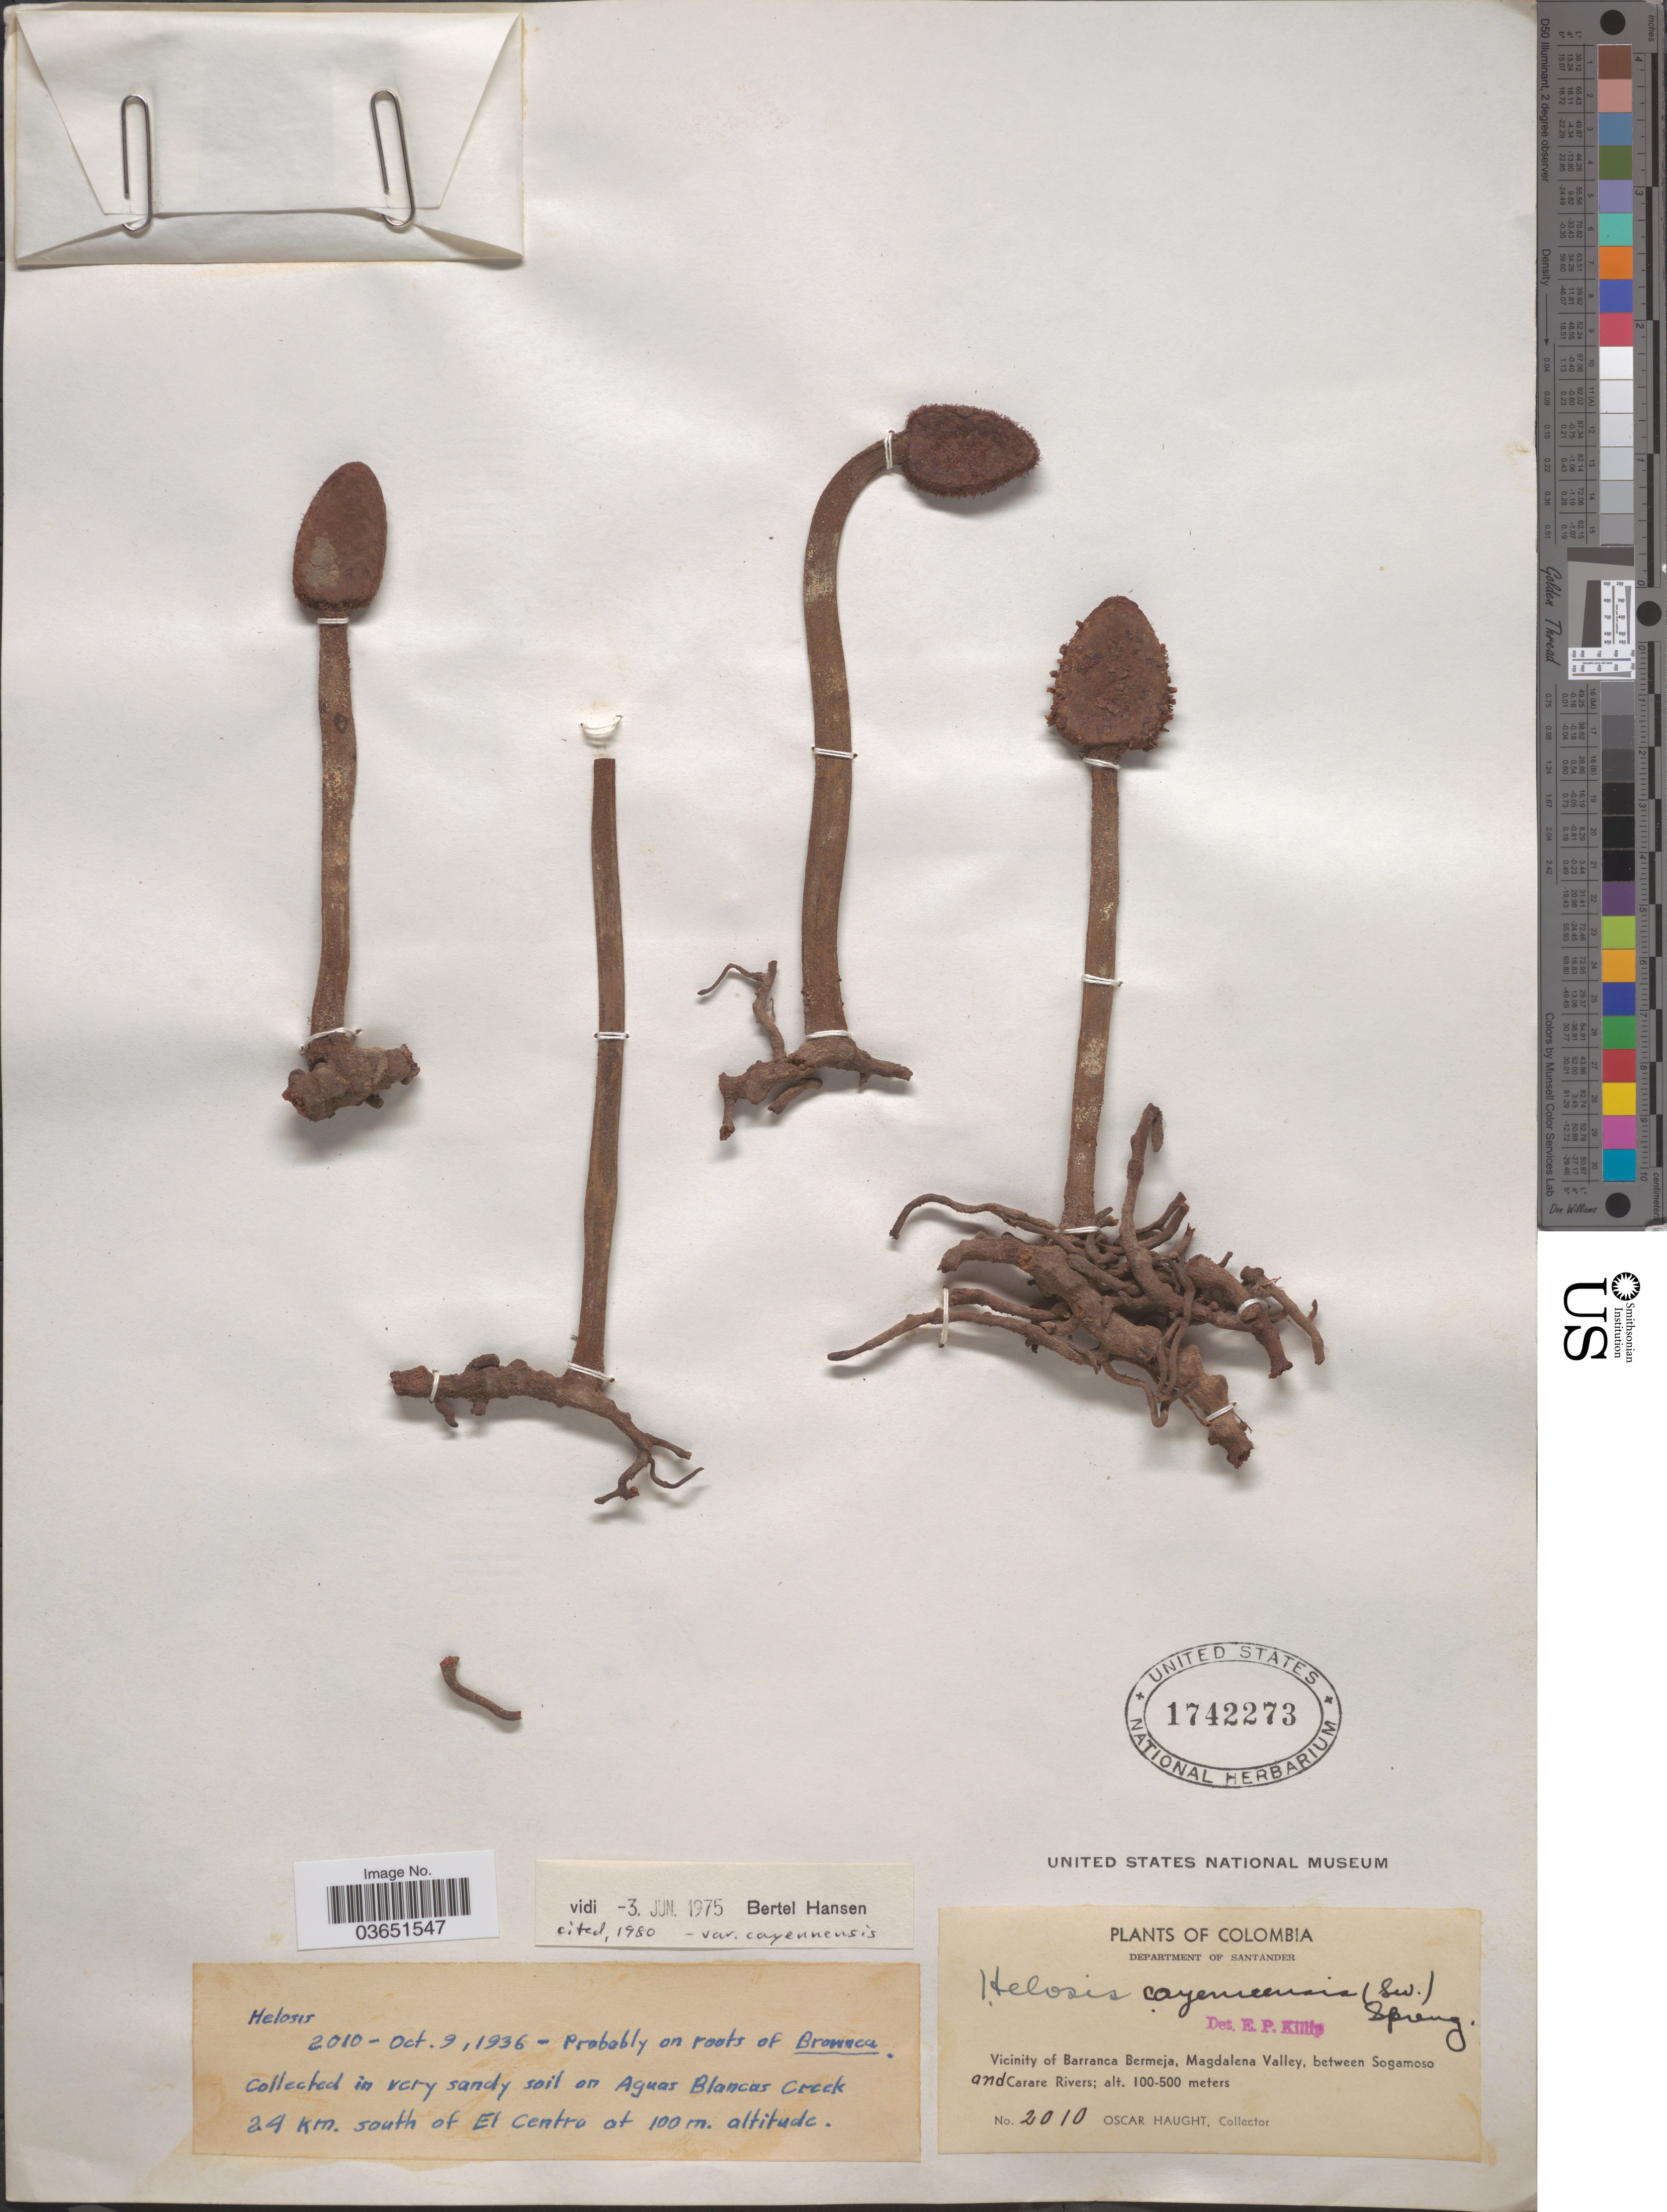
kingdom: Plantae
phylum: Tracheophyta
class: Magnoliopsida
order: Santalales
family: Balanophoraceae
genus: Helosis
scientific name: Helosis cayennensis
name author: (Sw.) Spreng.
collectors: O. Haught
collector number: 2010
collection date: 1936-10-09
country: Colombia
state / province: Santander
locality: Department of Santander. Vicinity of Barranca Bermeja, Magdalenda Valley, between Sogamoso and Carare Rivers. In very sandy soil on Aguas Blancas Creek 24 km. south of El Centro.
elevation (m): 100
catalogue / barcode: US 1742273